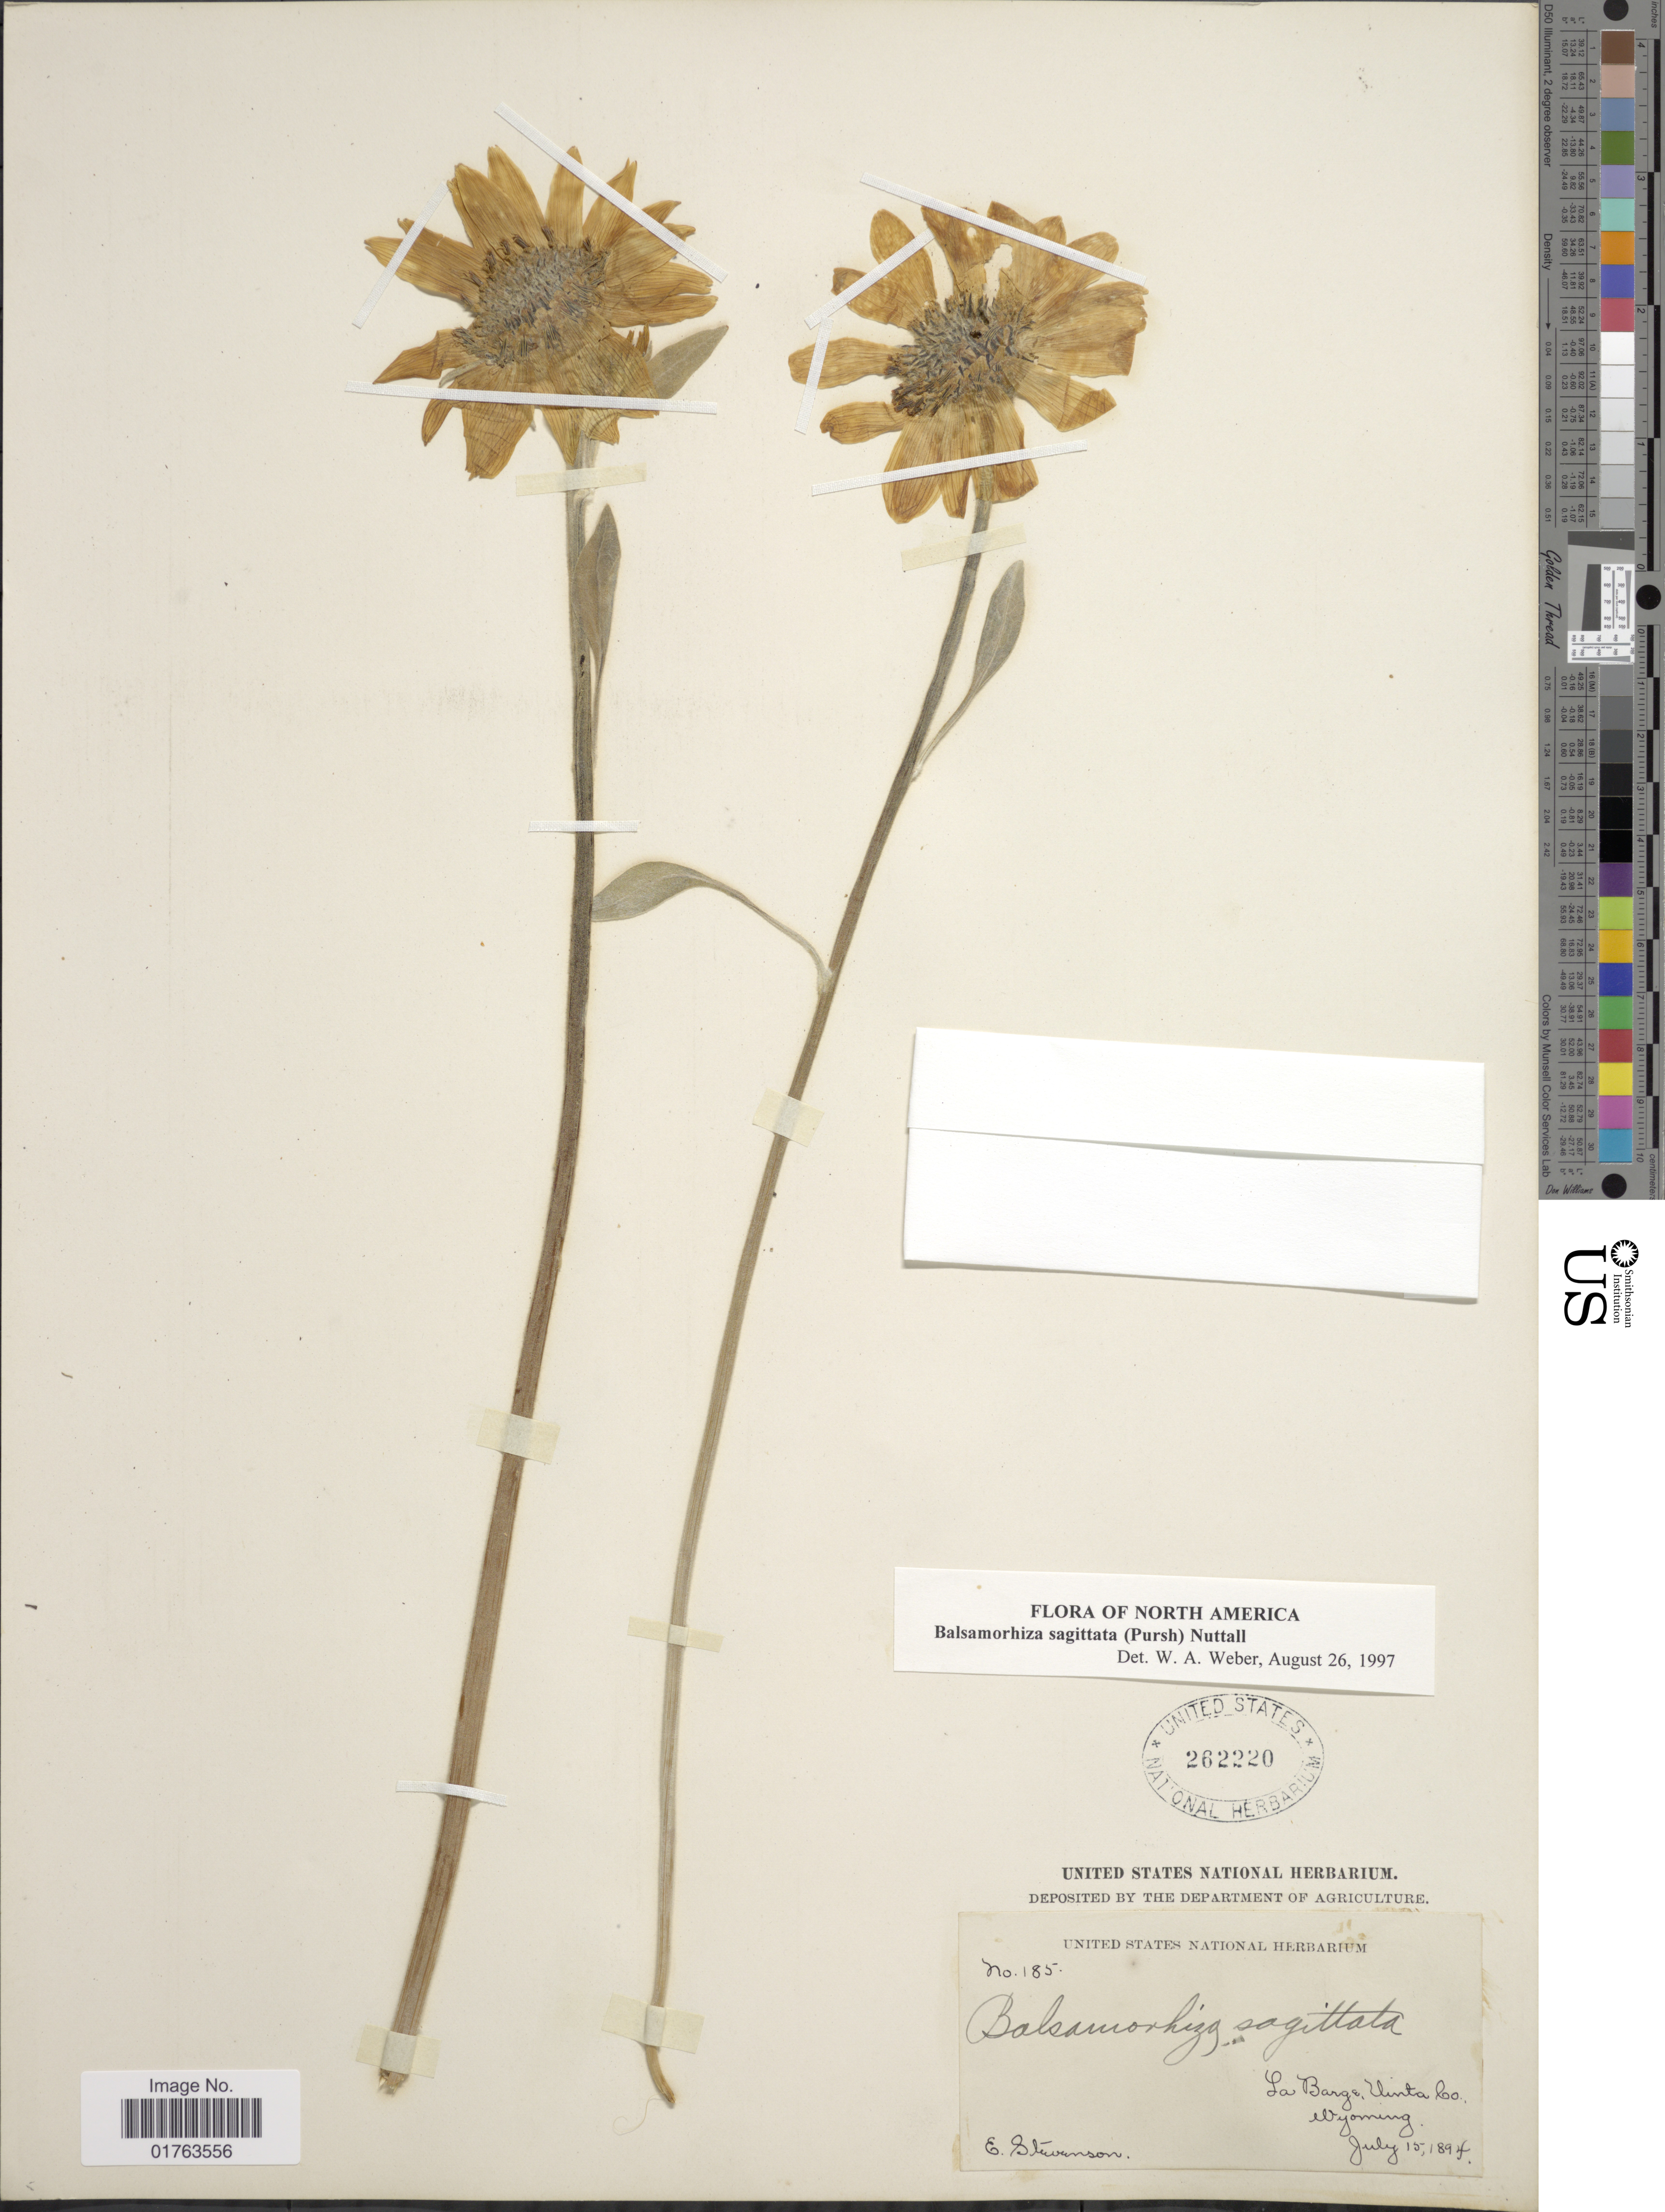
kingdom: Plantae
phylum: Tracheophyta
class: Magnoliopsida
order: Asterales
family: Asteraceae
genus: Balsamorhiza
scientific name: Balsamorhiza sagittata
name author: (Pursh) Nutt.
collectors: E. Stevenson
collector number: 185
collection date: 1894-07-15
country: United States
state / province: Wyoming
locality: La Barge, Uinta Co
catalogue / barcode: US 262220